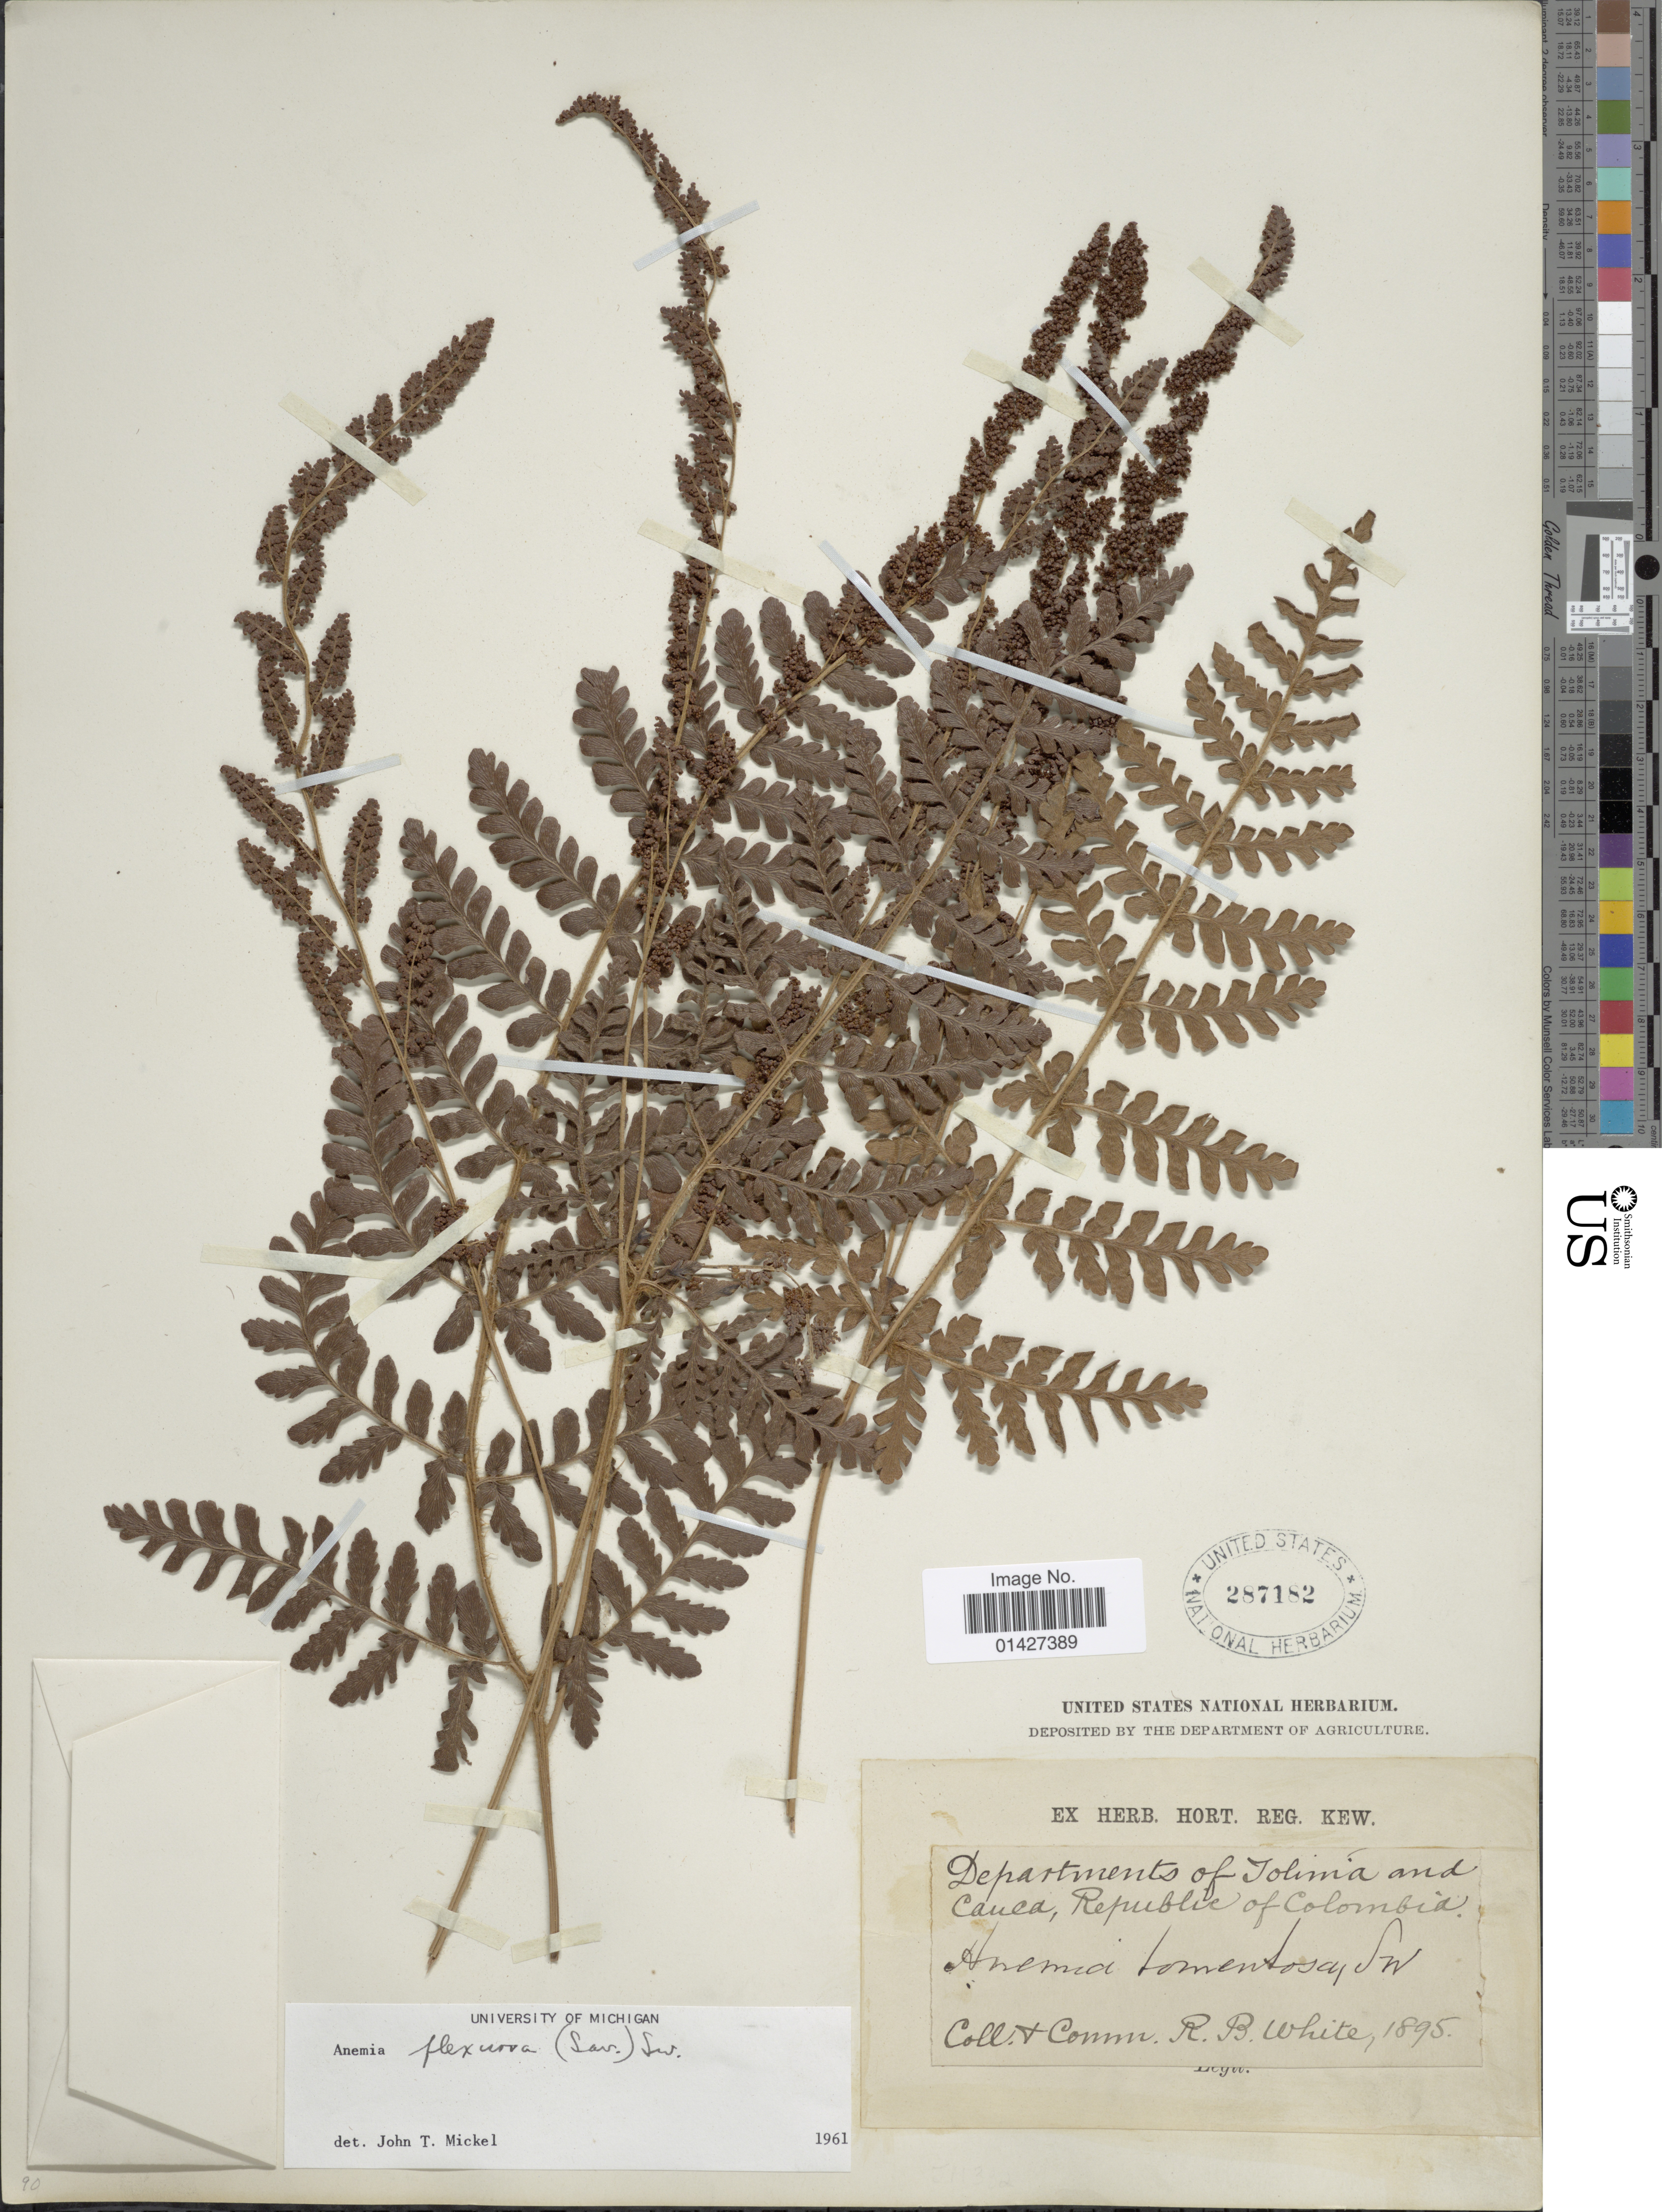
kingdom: Plantae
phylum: Tracheophyta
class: Polypodiopsida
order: Schizaeales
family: Anemiaceae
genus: Anemia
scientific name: Anemia flexuosa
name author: (Savigny) Sw.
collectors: R. B. White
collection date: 1895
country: Colombia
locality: Departmenst of Tolima and Cauca.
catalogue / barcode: US 287182